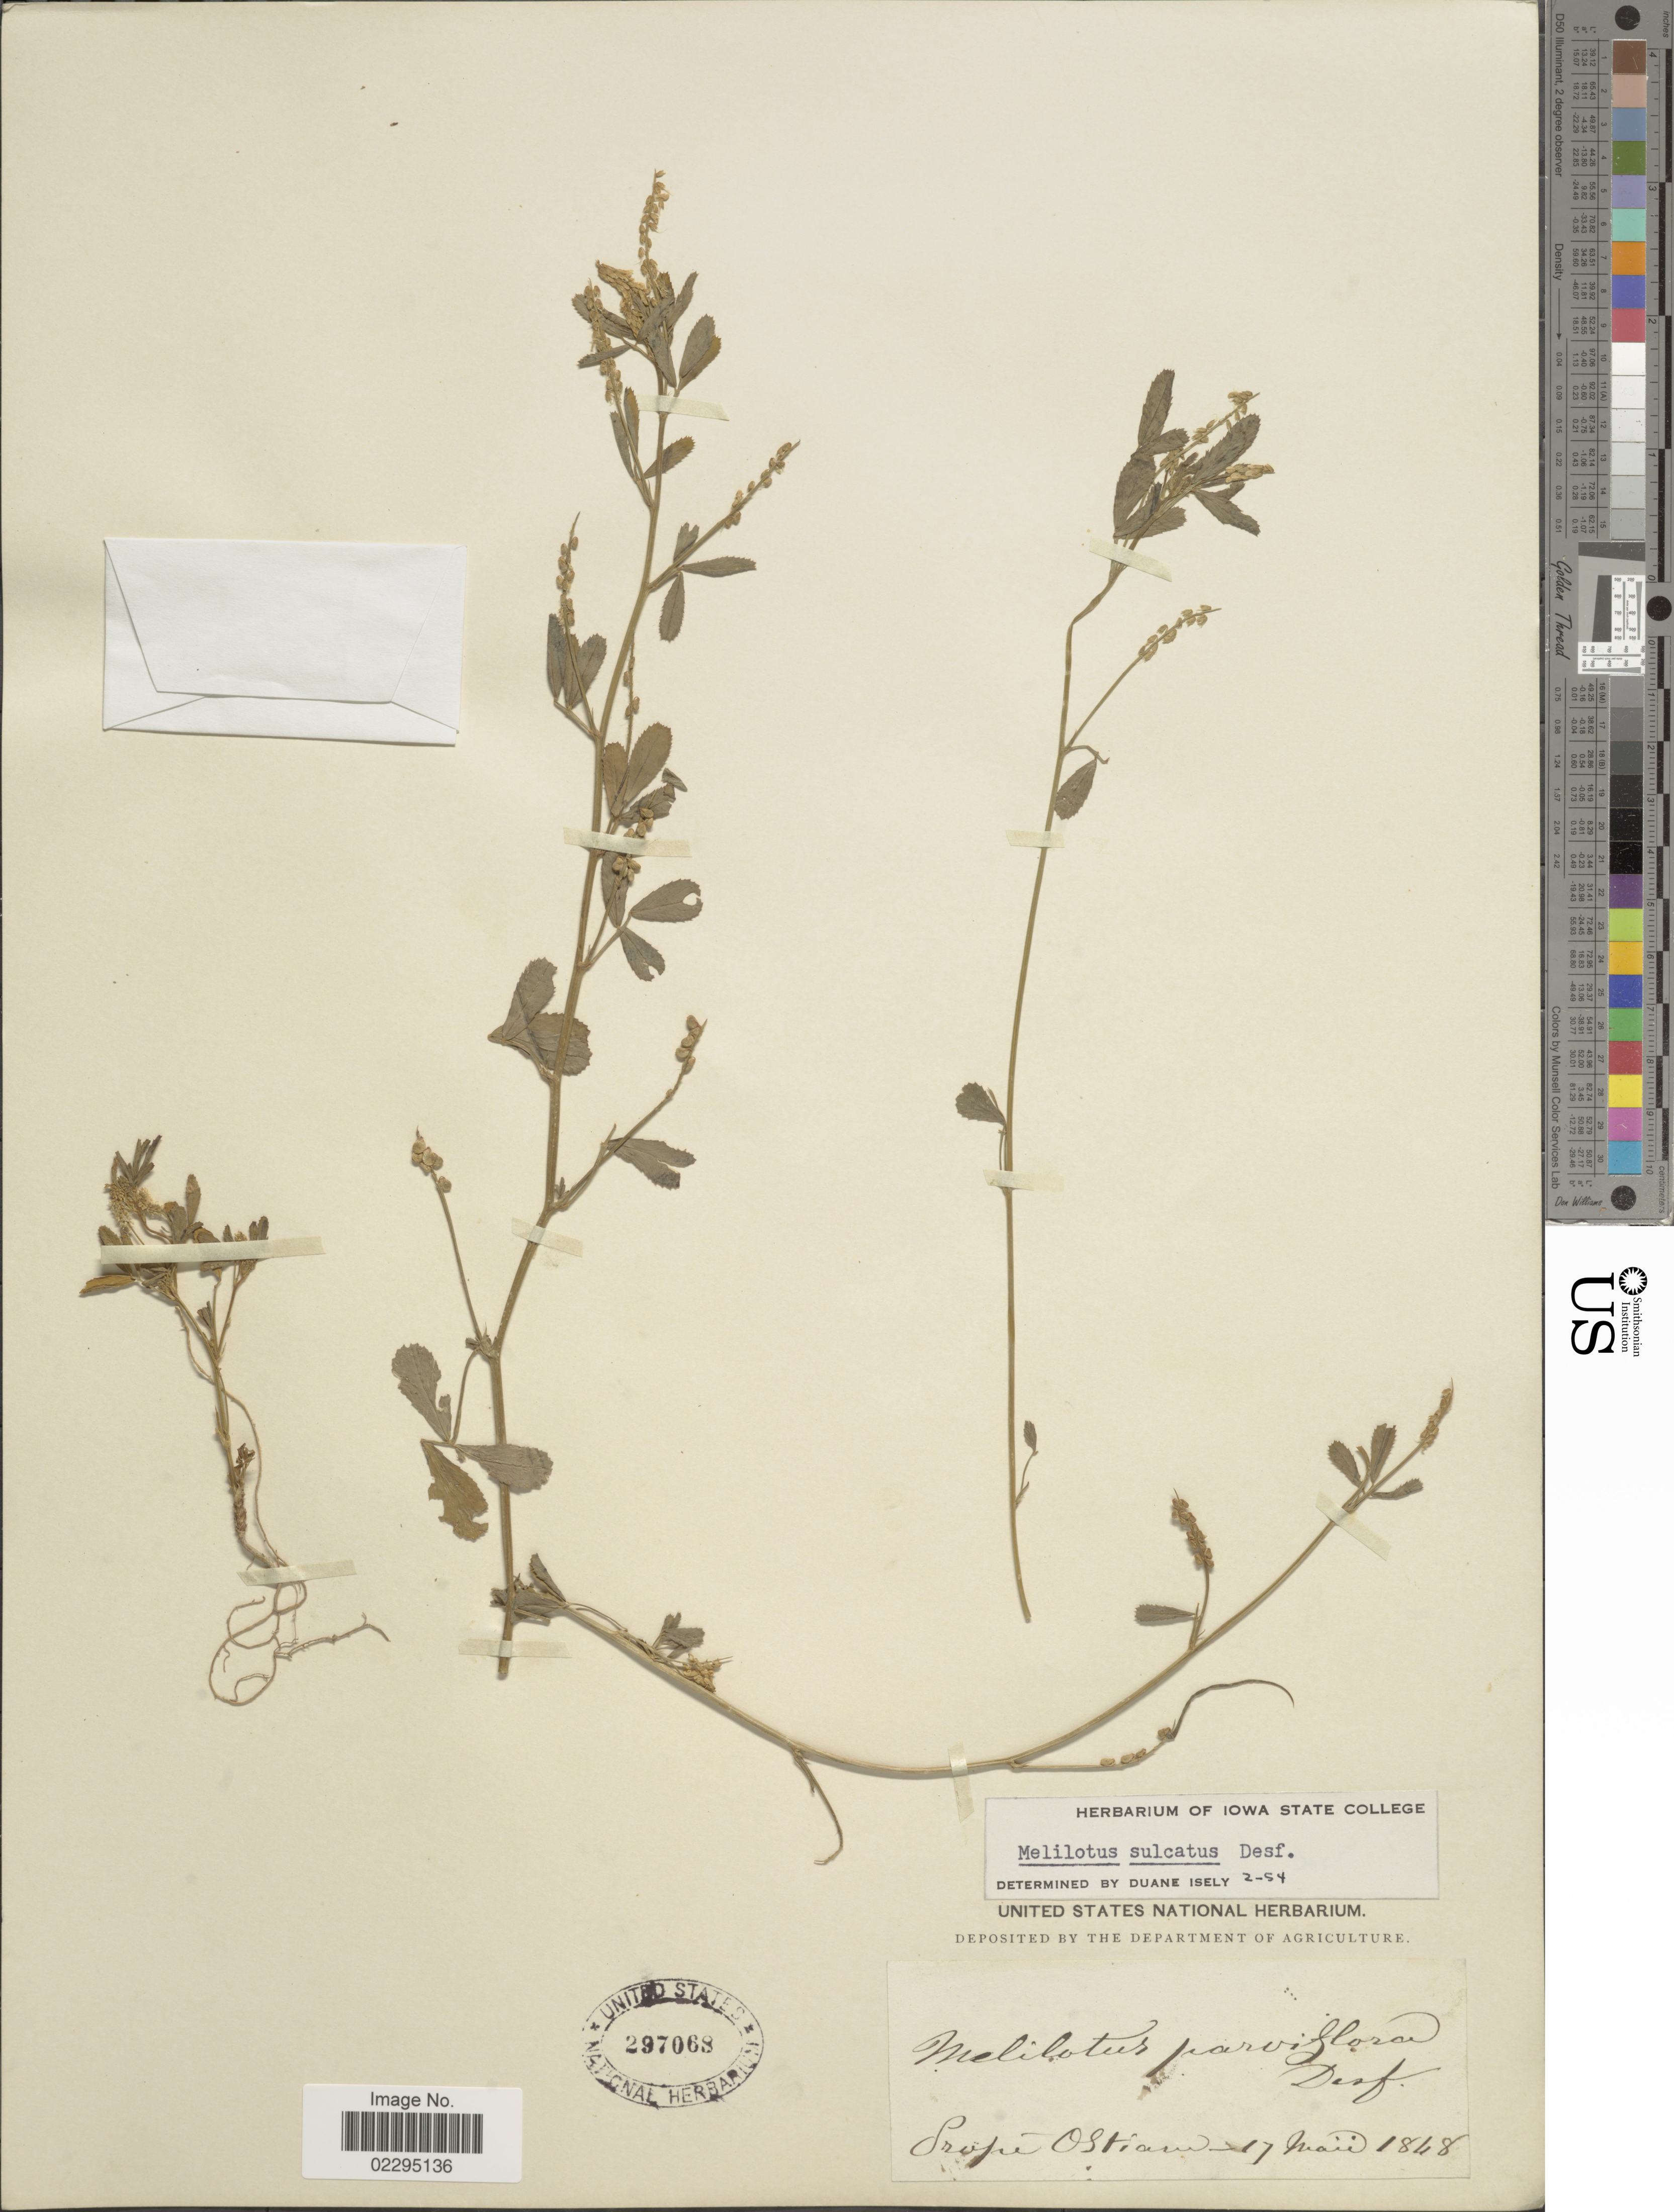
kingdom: Plantae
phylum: Tracheophyta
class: Magnoliopsida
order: Fabales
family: Fabaceae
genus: Melilotus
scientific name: Melilotus sulcatus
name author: Desf.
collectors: ex herb. United States National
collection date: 1848-05-17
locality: Prope Ostiam [interpreted]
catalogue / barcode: US 297068